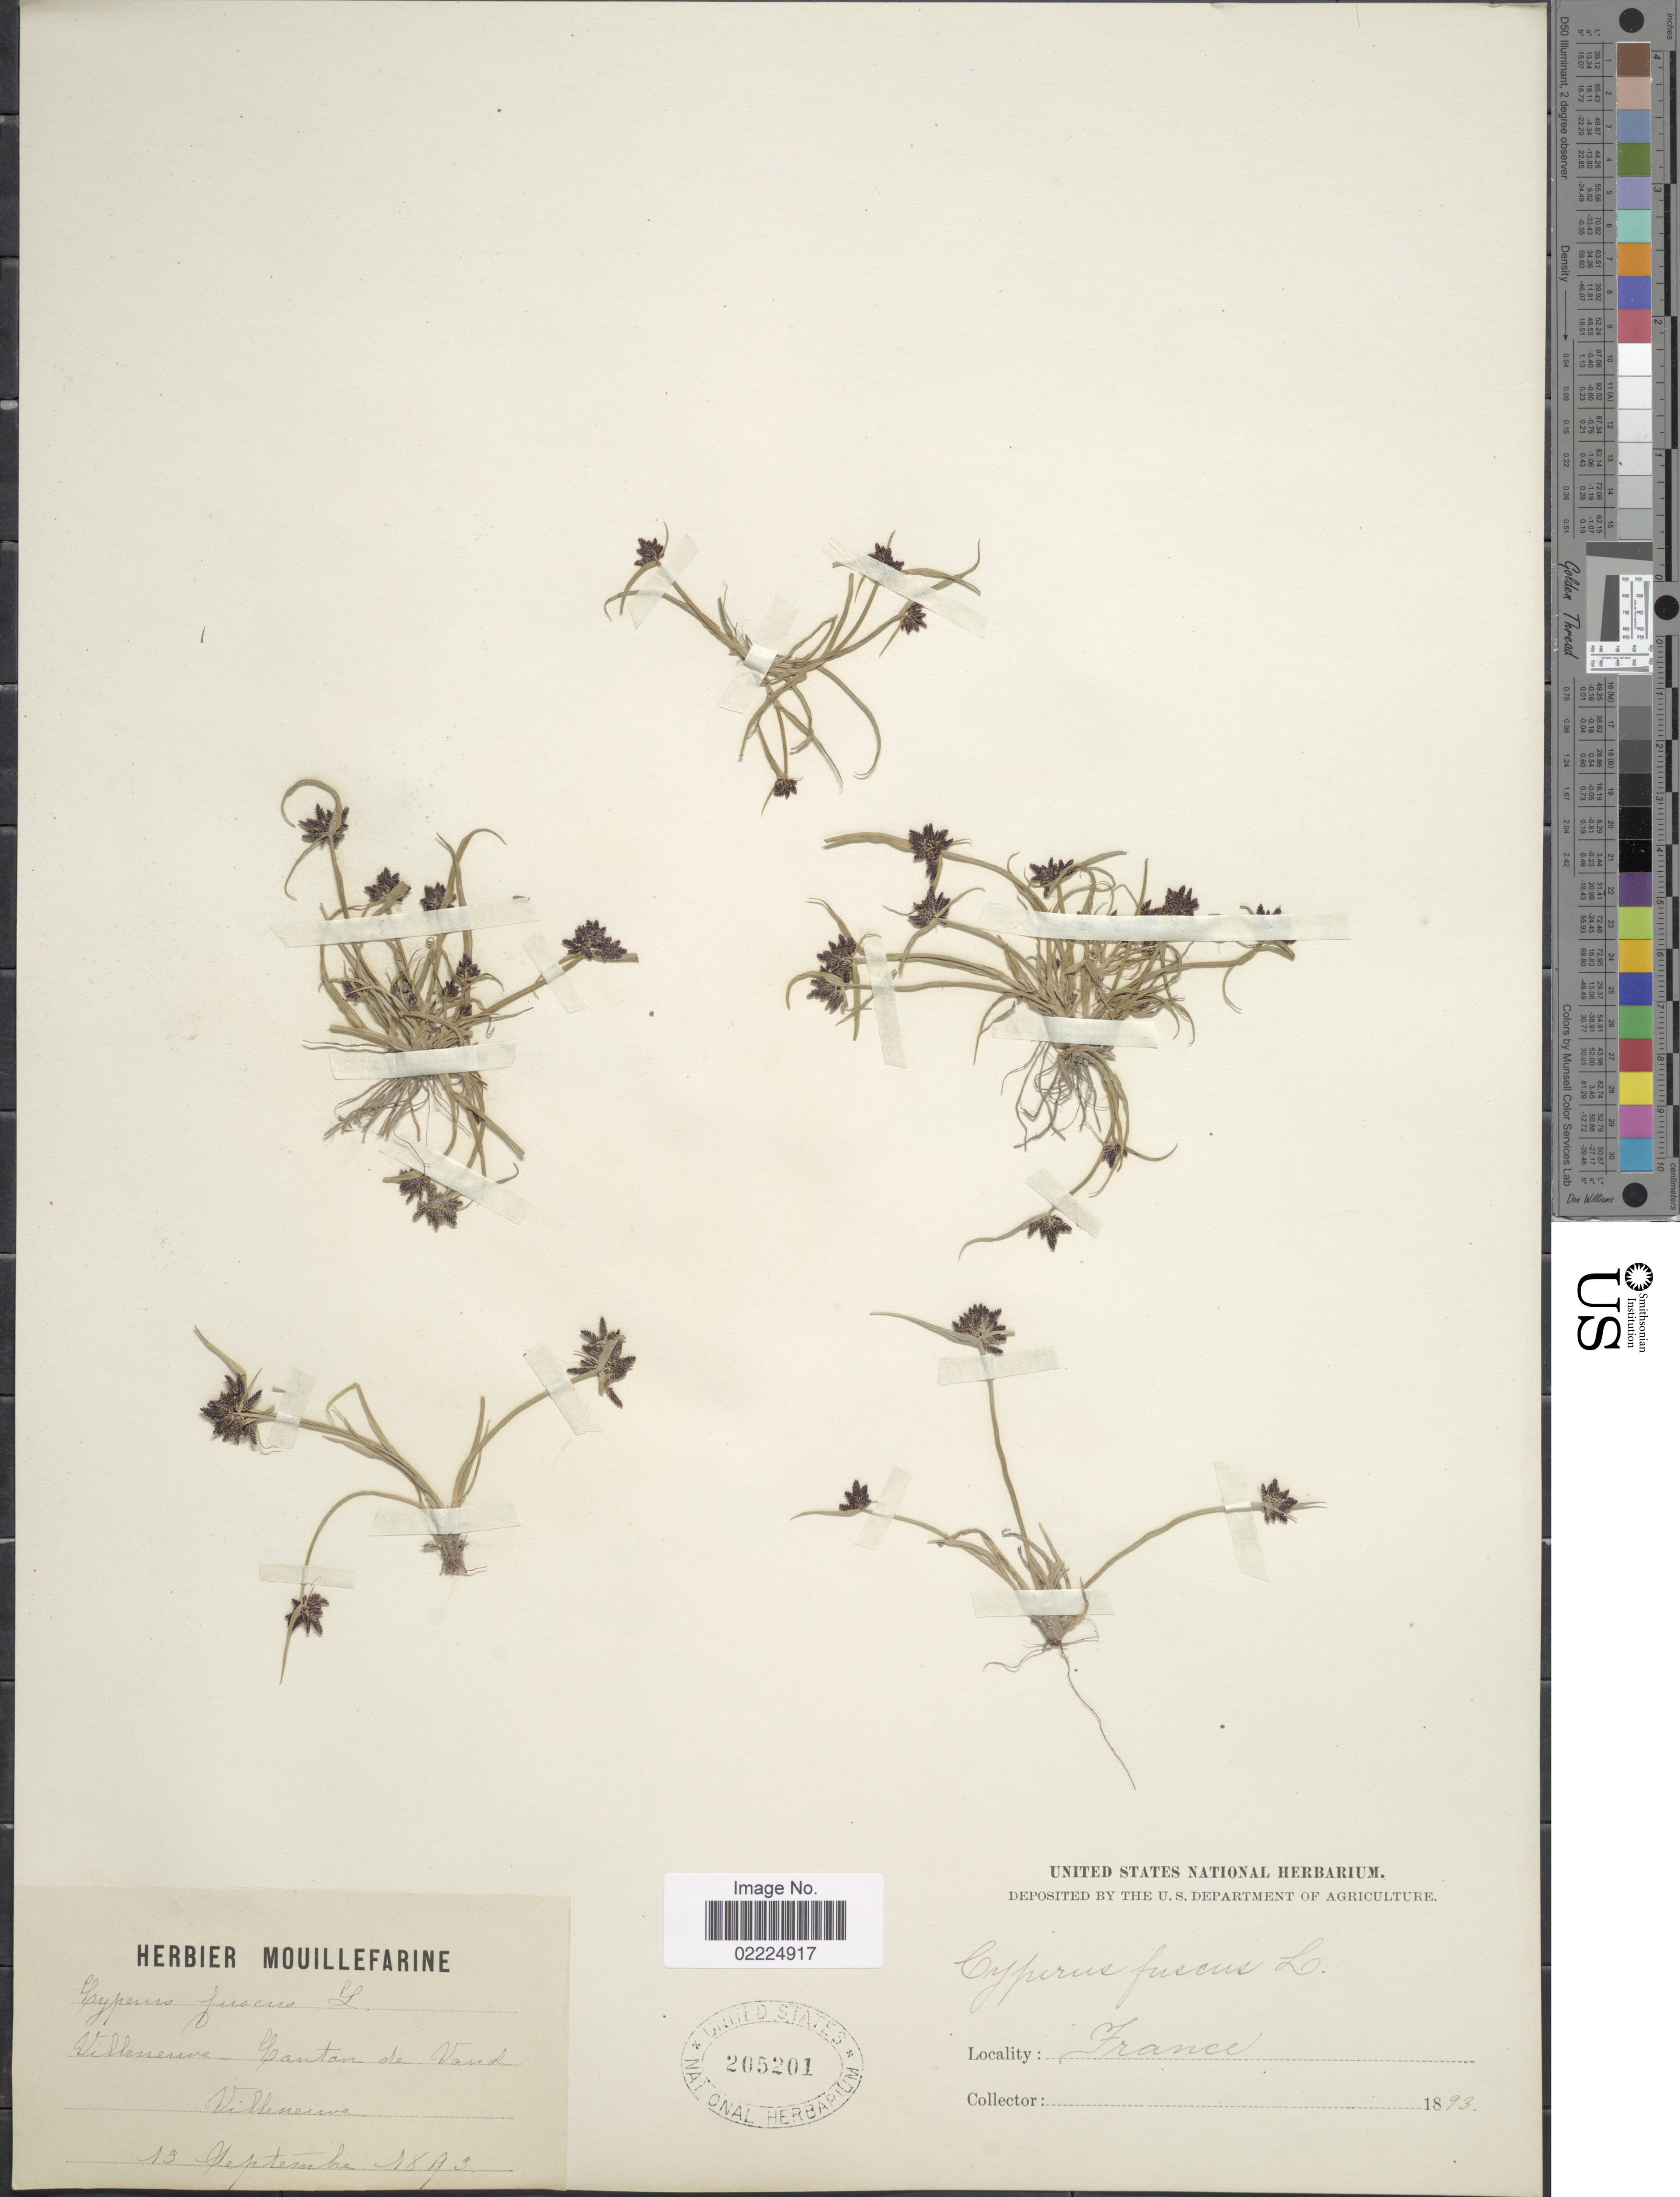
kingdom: Plantae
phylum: Tracheophyta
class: Liliopsida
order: Poales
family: Cyperaceae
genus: Cyperus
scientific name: Cyperus fuscus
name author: L.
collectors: ex herb. Mouillefarine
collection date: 1893-09-13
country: France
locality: Villeneuve - Gantan de Vaud. Villeneuve. France [unsure placement]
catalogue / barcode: US 205201